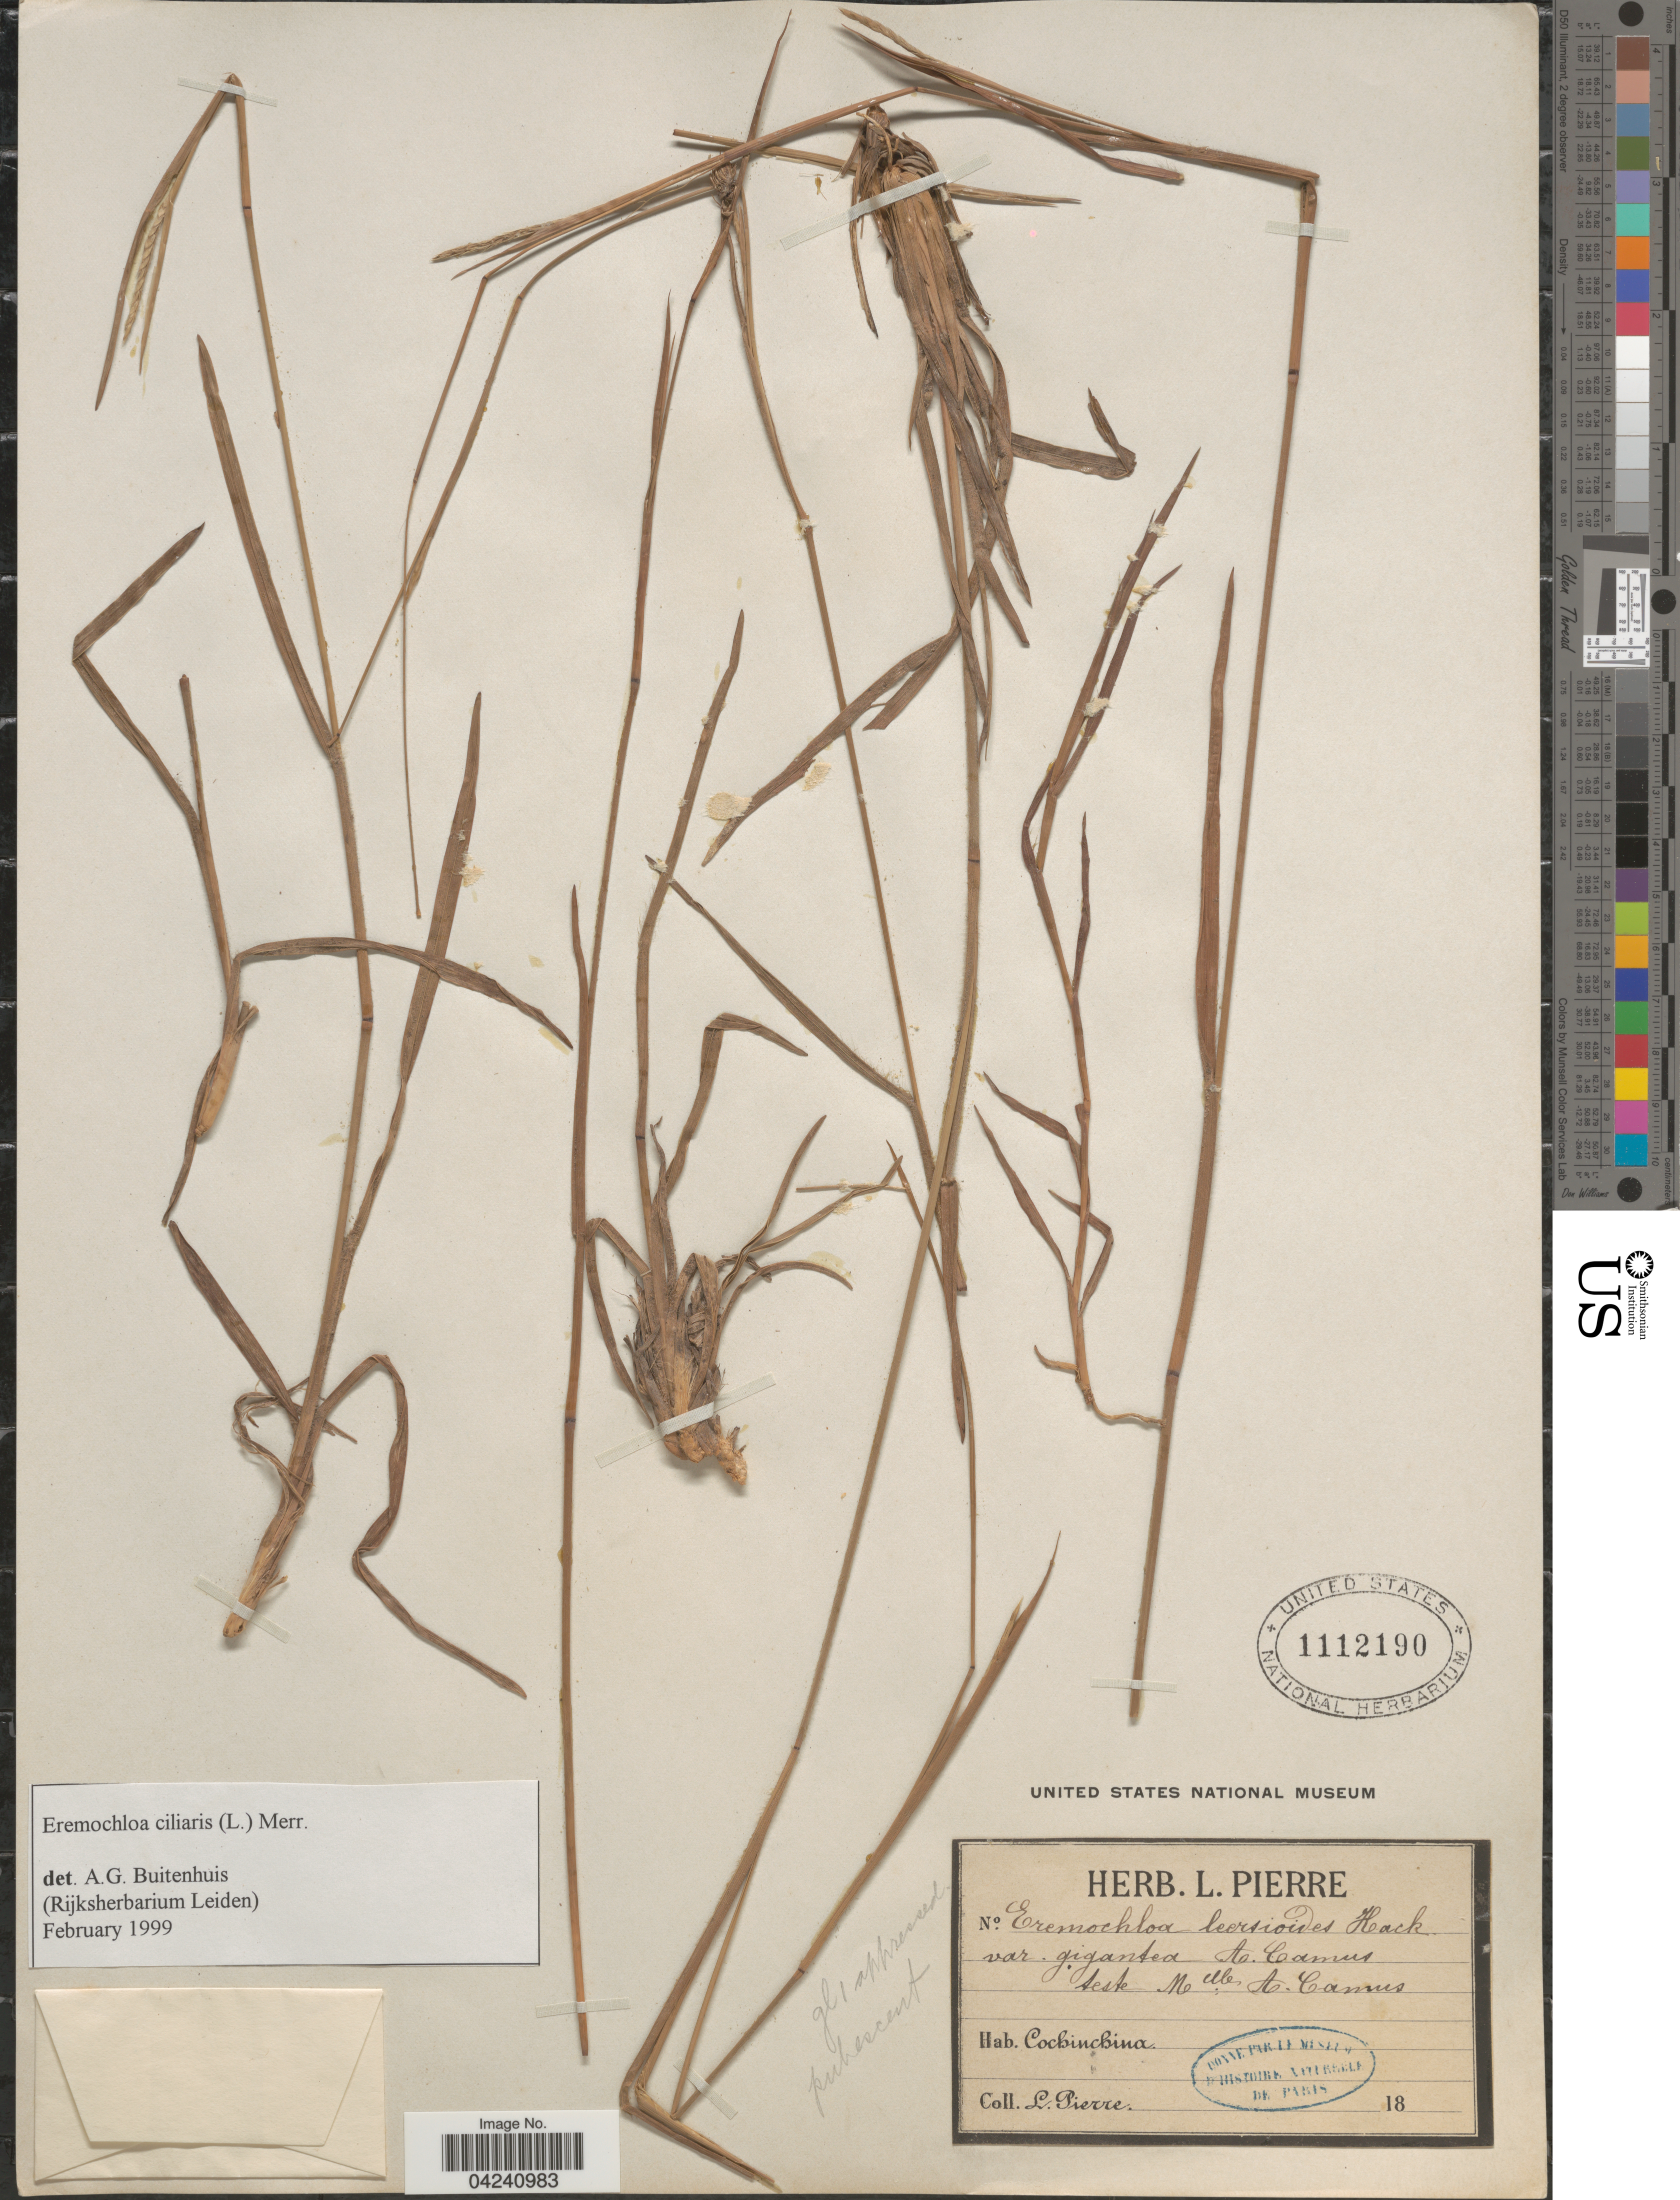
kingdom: Plantae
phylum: Tracheophyta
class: Liliopsida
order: Poales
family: Poaceae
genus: Eremochloa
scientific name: Eremochloa ciliaris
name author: (L.) Merr.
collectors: L. Pierre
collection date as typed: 18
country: Vietnam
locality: Cochinchina.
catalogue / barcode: US 1112190